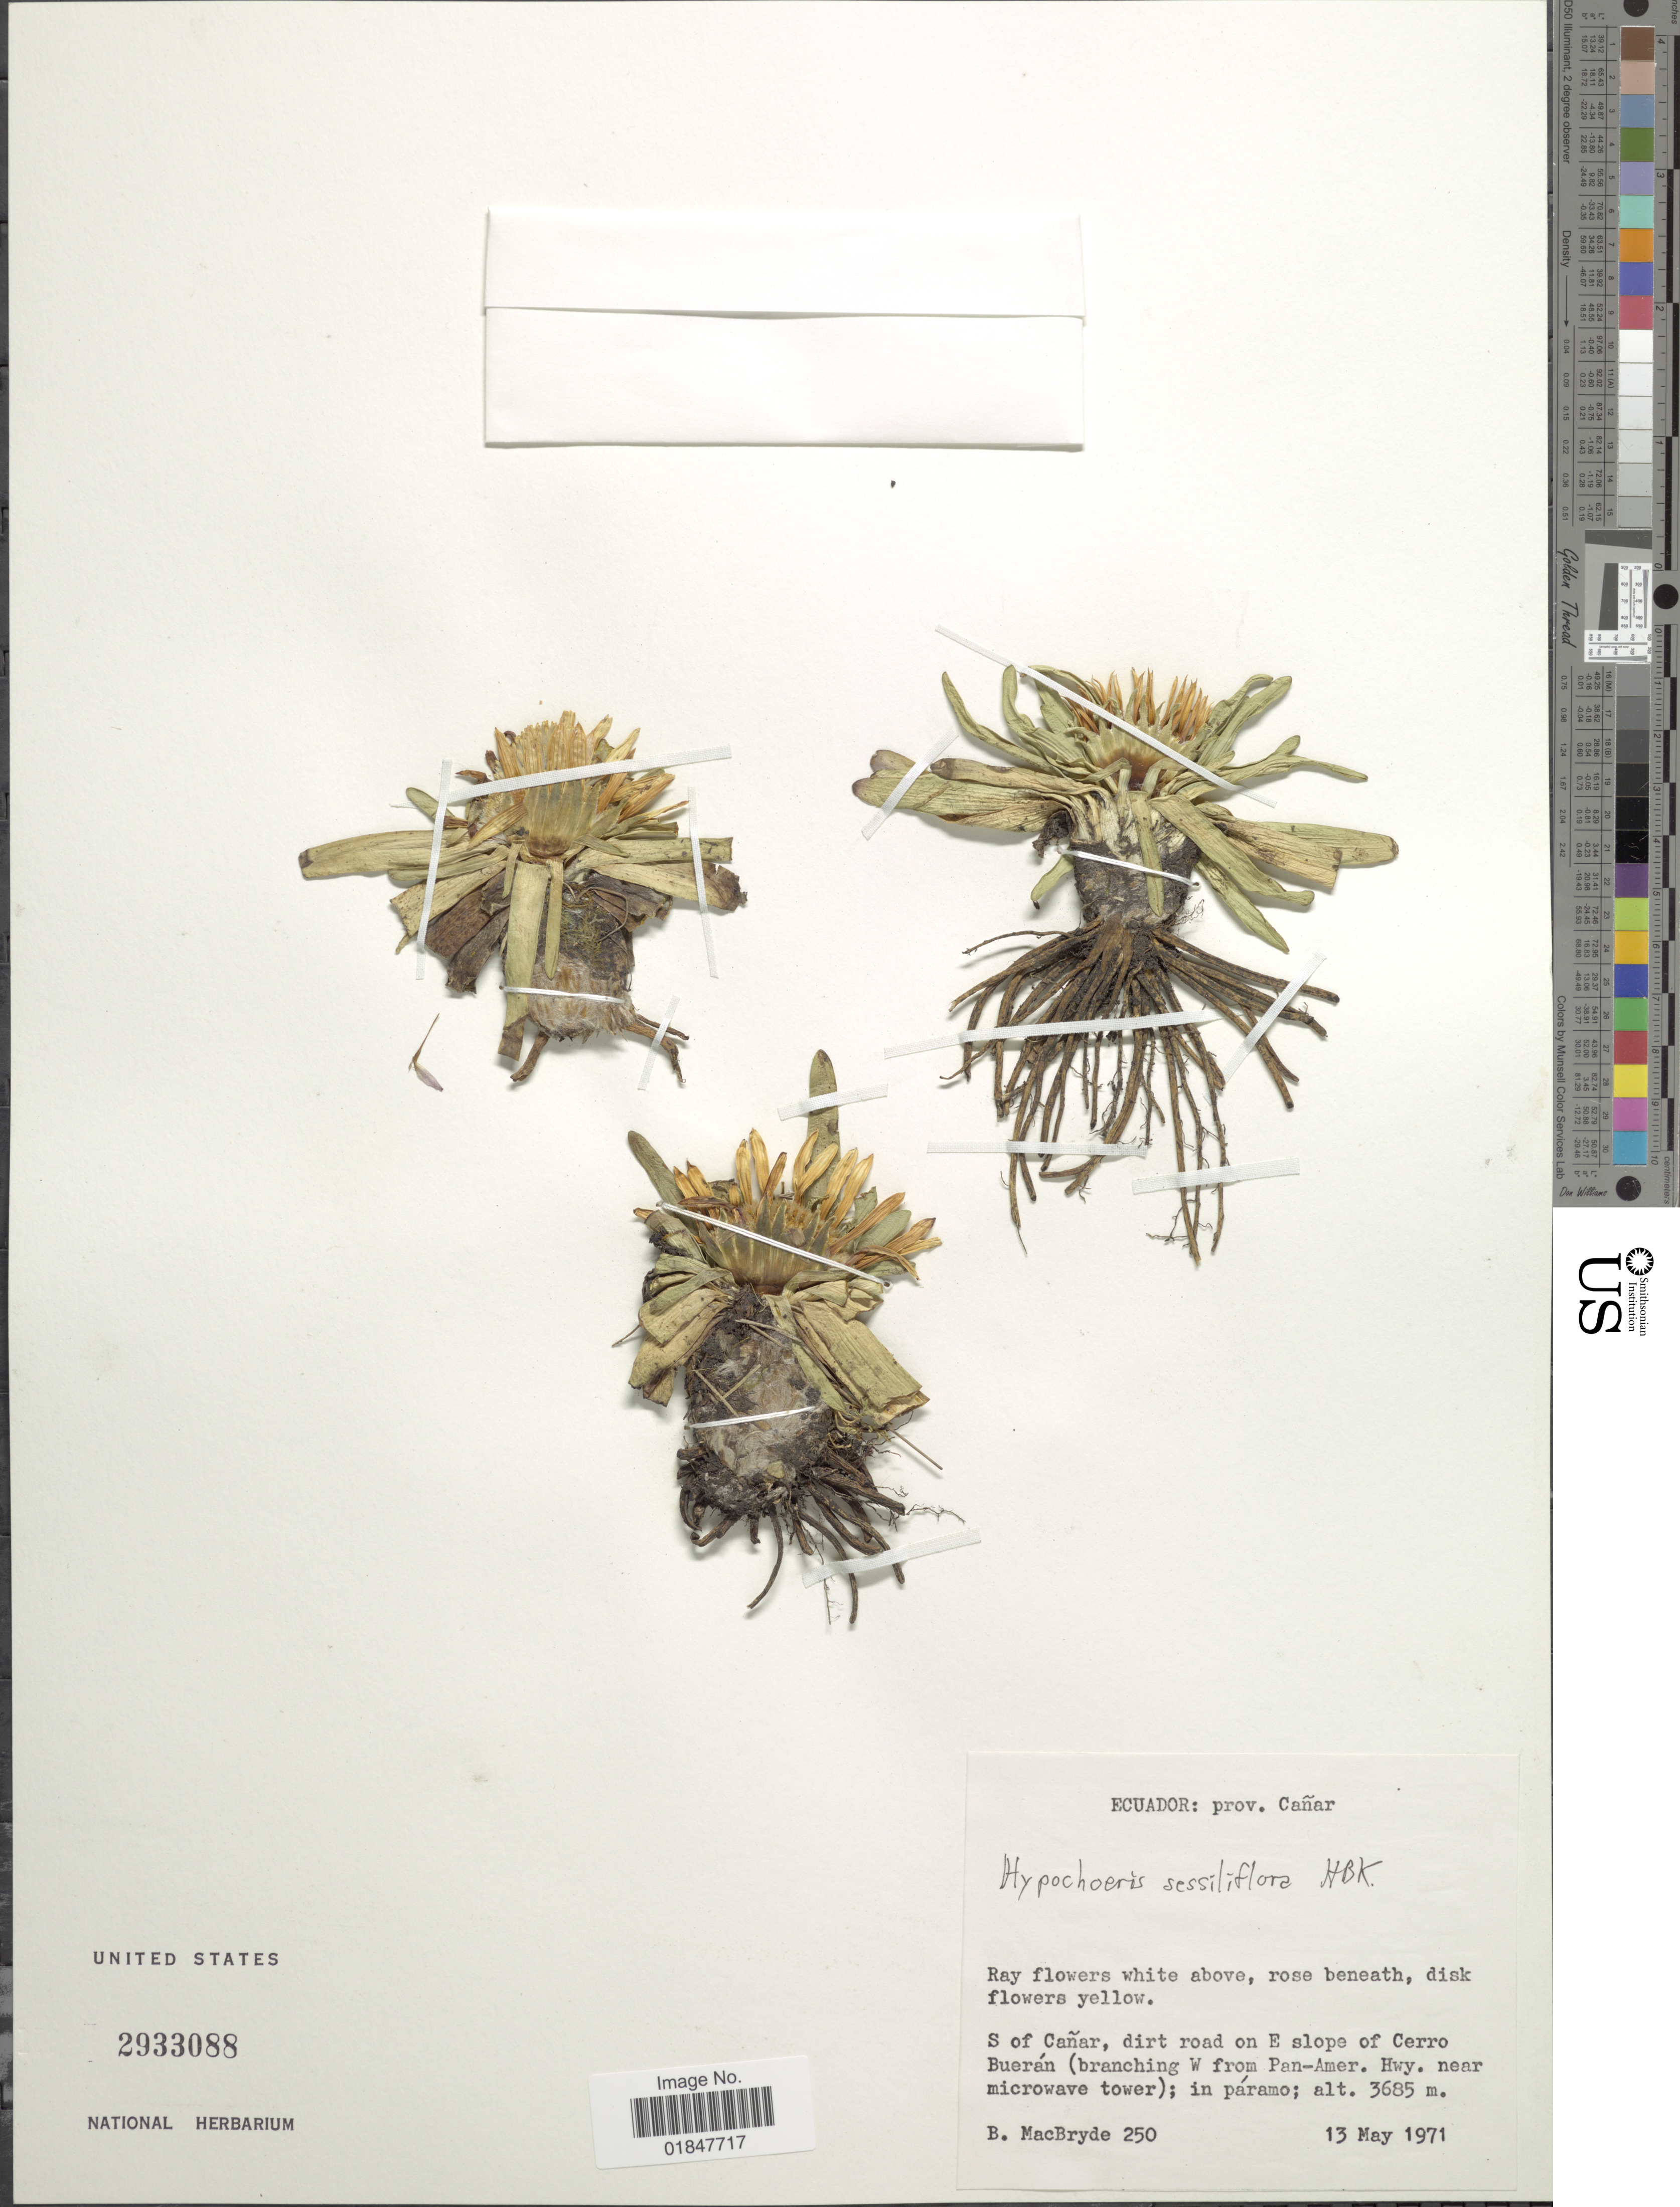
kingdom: Plantae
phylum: Tracheophyta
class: Magnoliopsida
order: Asterales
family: Asteraceae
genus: Werneria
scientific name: Werneria nubigena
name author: Kunth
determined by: Calvo, Joel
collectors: B. MacBryde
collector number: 250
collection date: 1971-05-13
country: Ecuador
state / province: Cañar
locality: S of Canar, dirt road on E slope of Cerro Bueran (branching W from Pan-A,mer. Hwy. near microwave tower); in paramo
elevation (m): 3685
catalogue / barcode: US 2933088